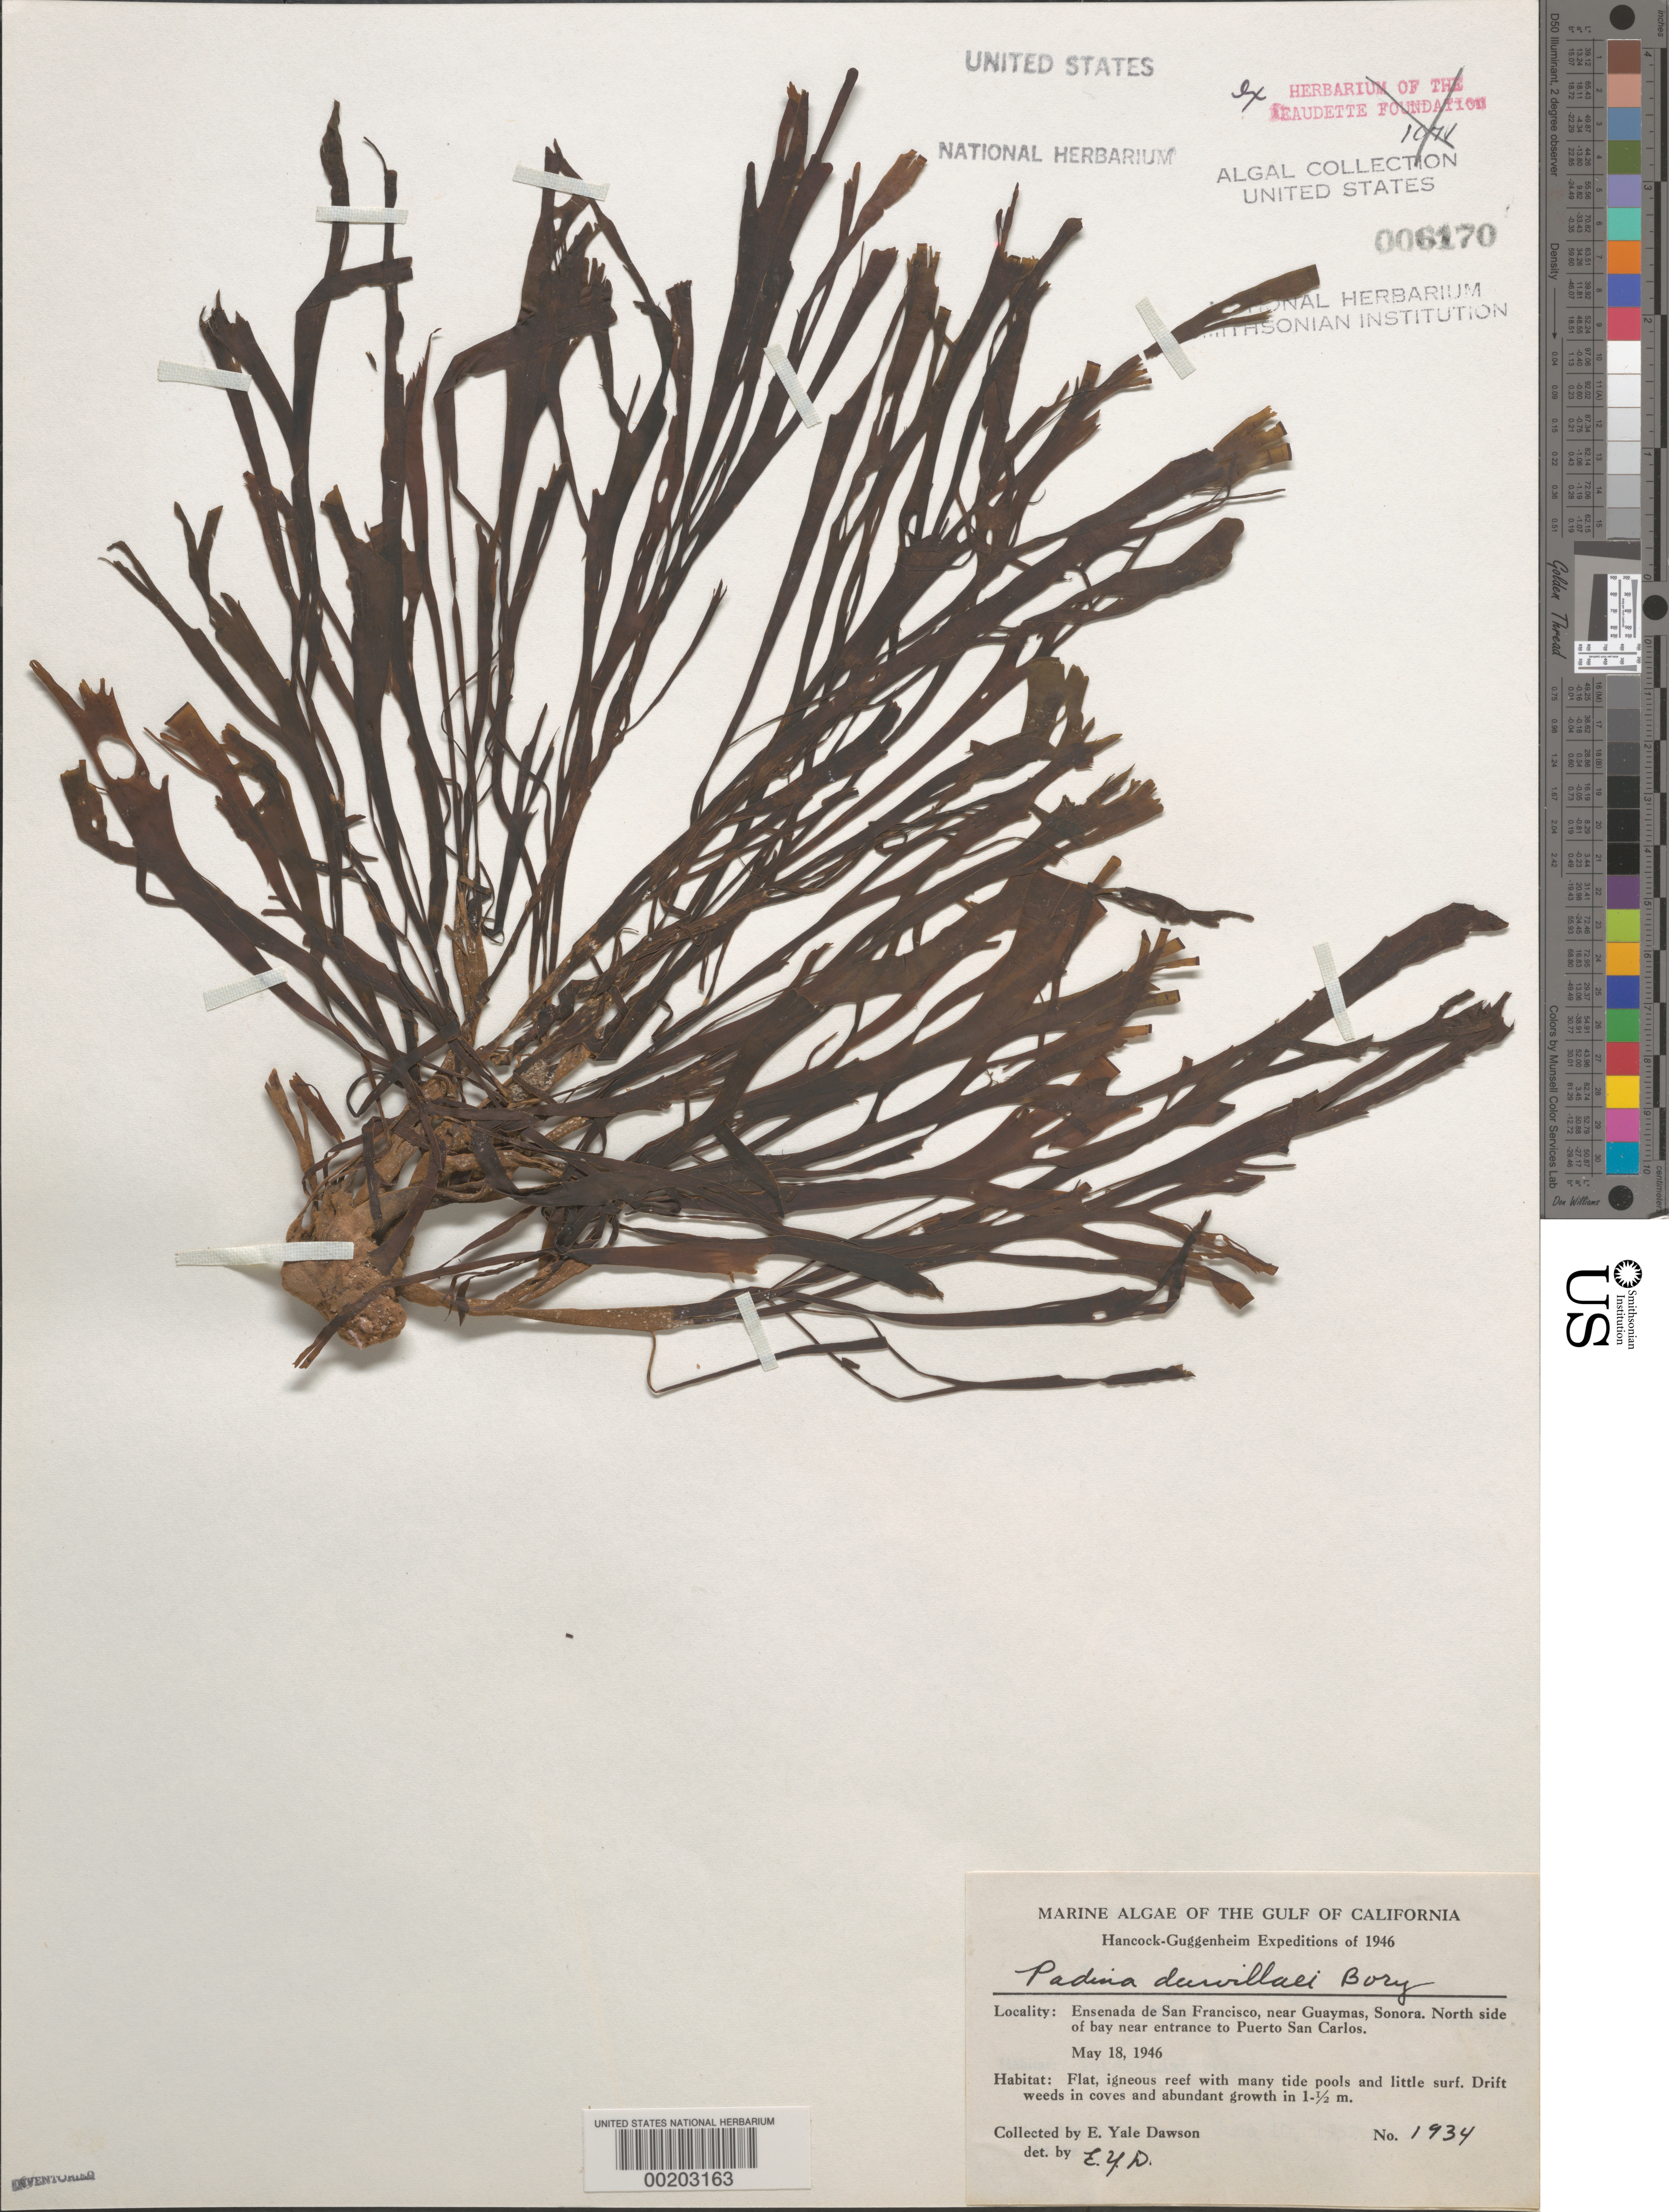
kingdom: Chromista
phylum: Ochrophyta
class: Phaeophyceae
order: Dictyotales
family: Dictyotaceae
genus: Padina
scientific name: Padina durvillaei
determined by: Dawson, E. Y.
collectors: E. Y. Dawson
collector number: EYD 1934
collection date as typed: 18 May 1946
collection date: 1946-05-18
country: Mexico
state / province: Sonora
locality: Ensenada de San Francisco near Guaymas, near Puerto San Carlos entrance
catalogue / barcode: US 6170